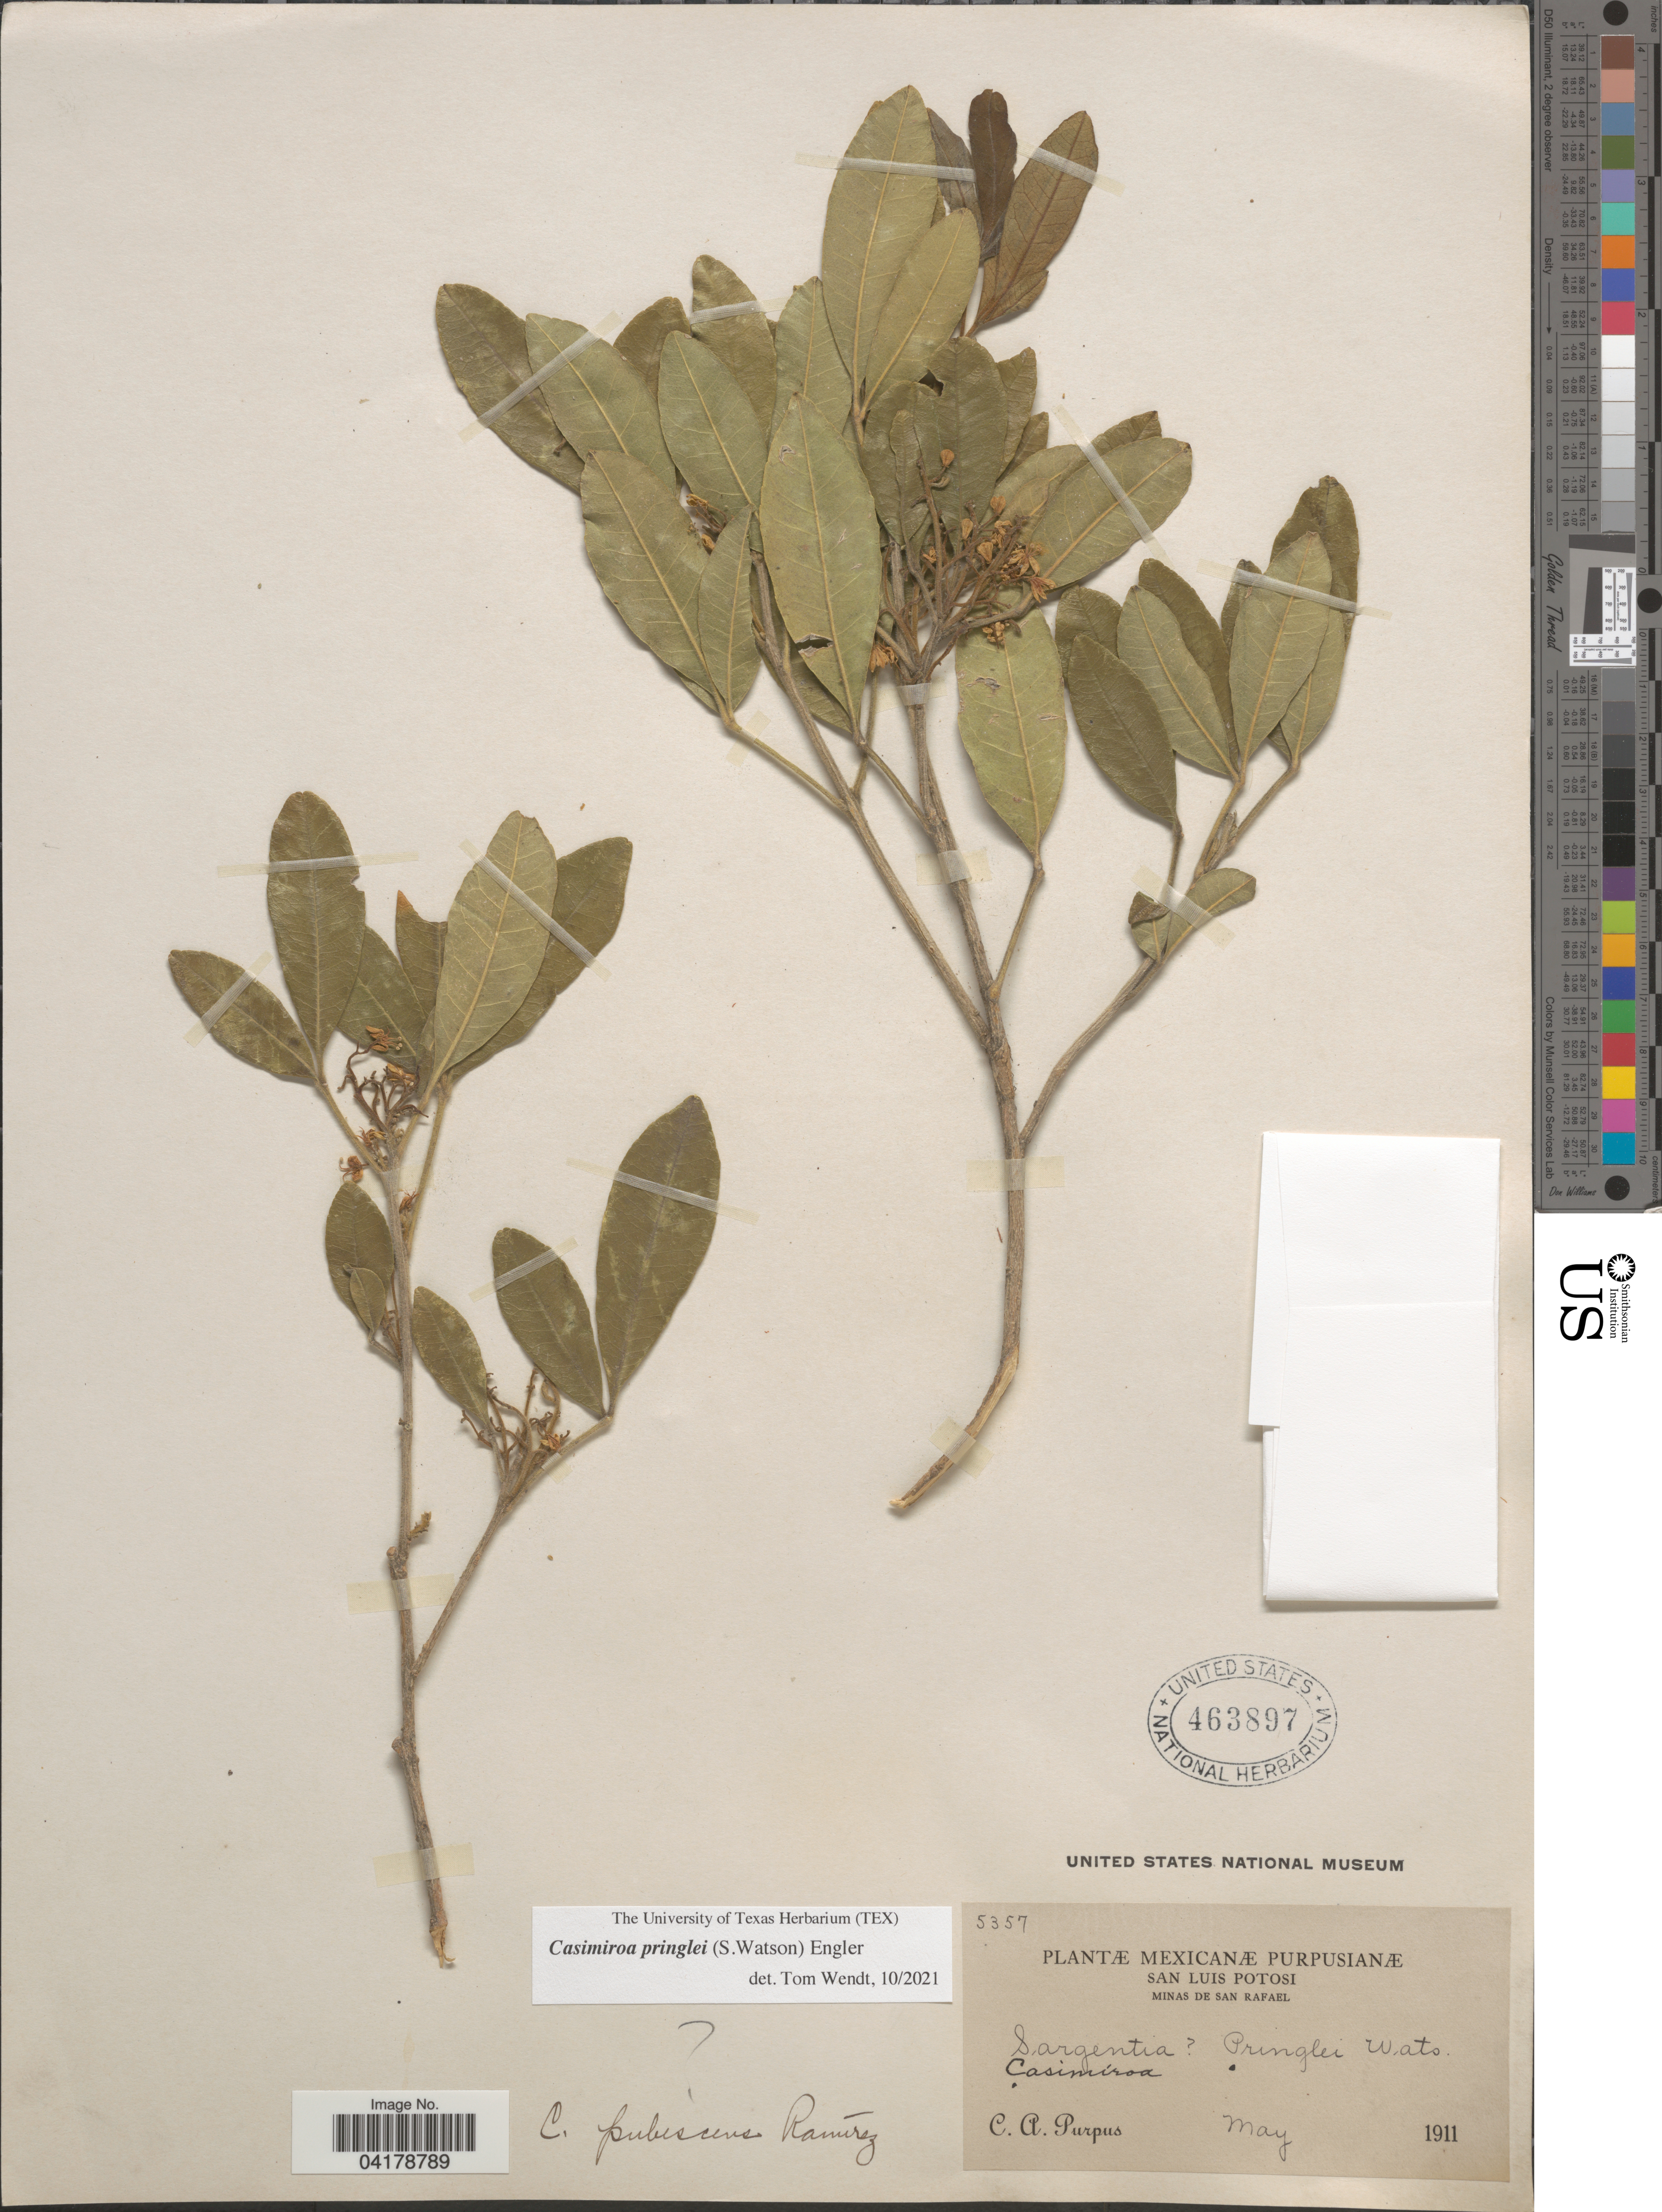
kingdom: Plantae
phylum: Tracheophyta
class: Magnoliopsida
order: Sapindales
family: Rutaceae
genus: Casimiroa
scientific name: Casimiroa pringlei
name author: (S. Watson) Engl.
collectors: C. A. Purpus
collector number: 5357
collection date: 1911-05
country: Mexico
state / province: San Luis Potosí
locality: Minas de San Rafael.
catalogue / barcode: US 463897